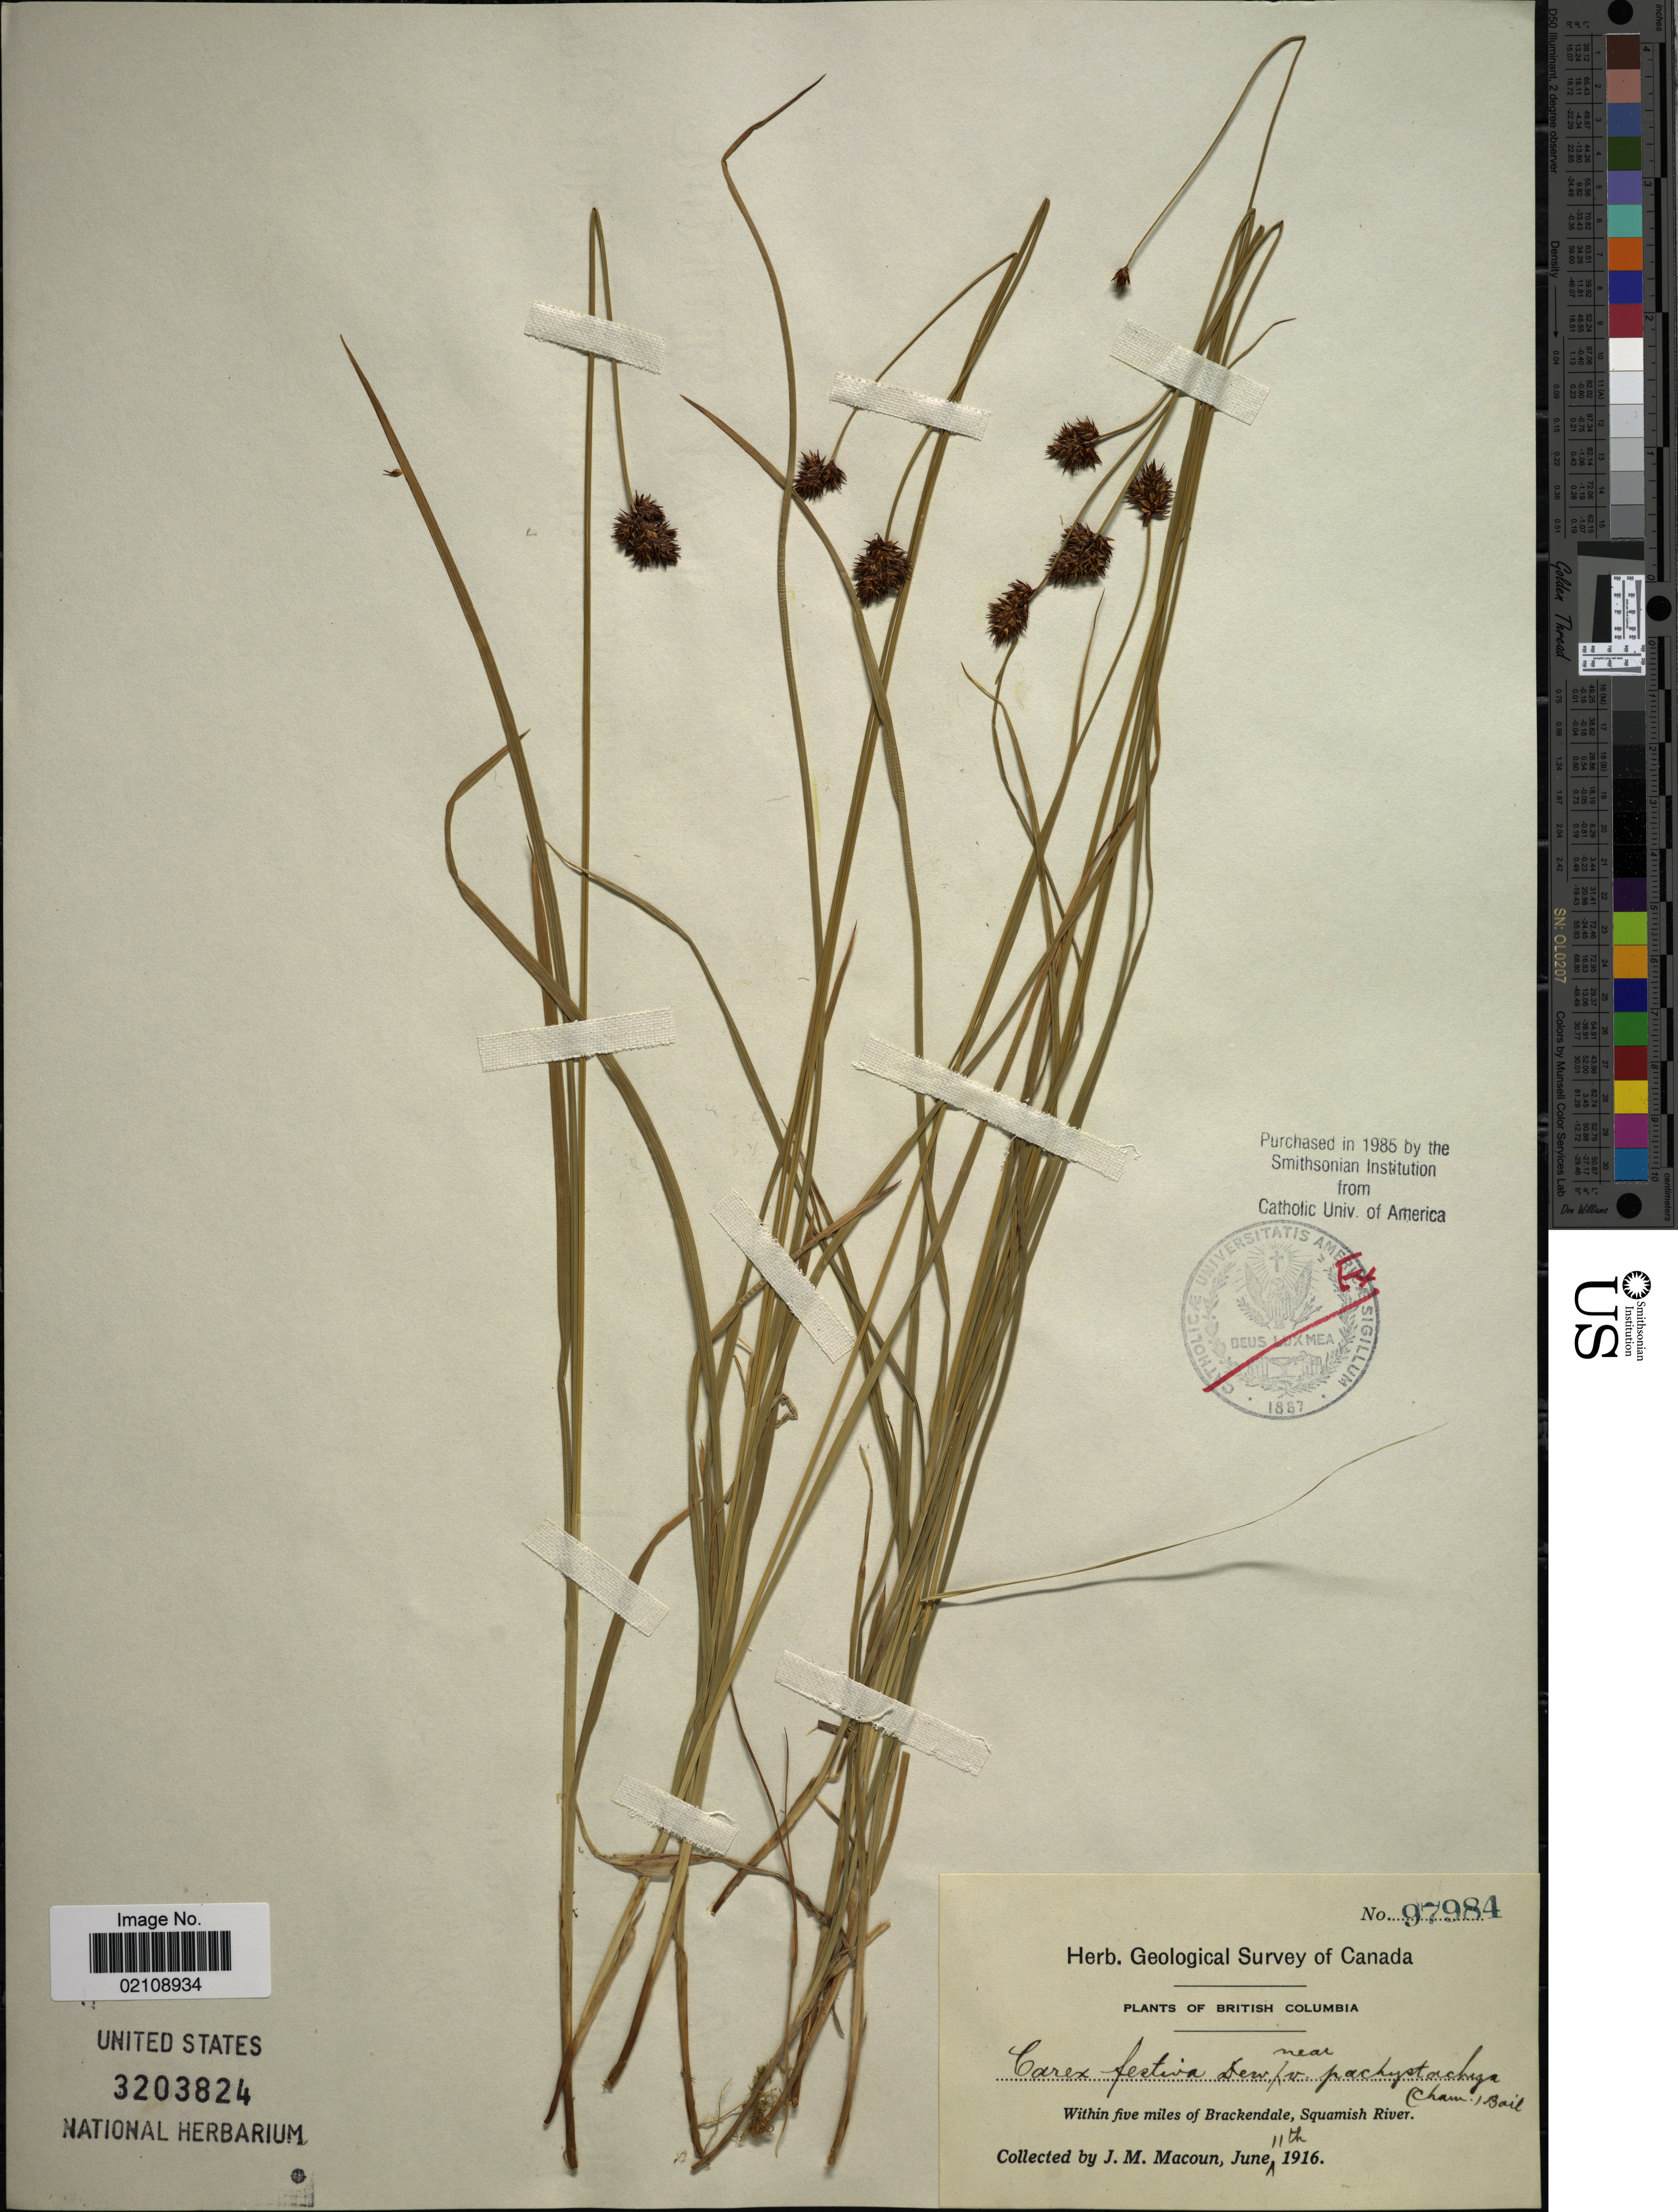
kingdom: Plantae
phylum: Tracheophyta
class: Liliopsida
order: Poales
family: Cyperaceae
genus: Carex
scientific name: Carex pachystachya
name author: Cham. ex Steud.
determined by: Strong, Mark T., (BOT), Smithsonian Institution - National Museum of Natural History (UNITED STATES)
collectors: J. M. Macoun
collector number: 97984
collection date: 1916-06-11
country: Canada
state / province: British Columbia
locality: Within five miles of Brackendale, Squamish River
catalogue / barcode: US 3203824